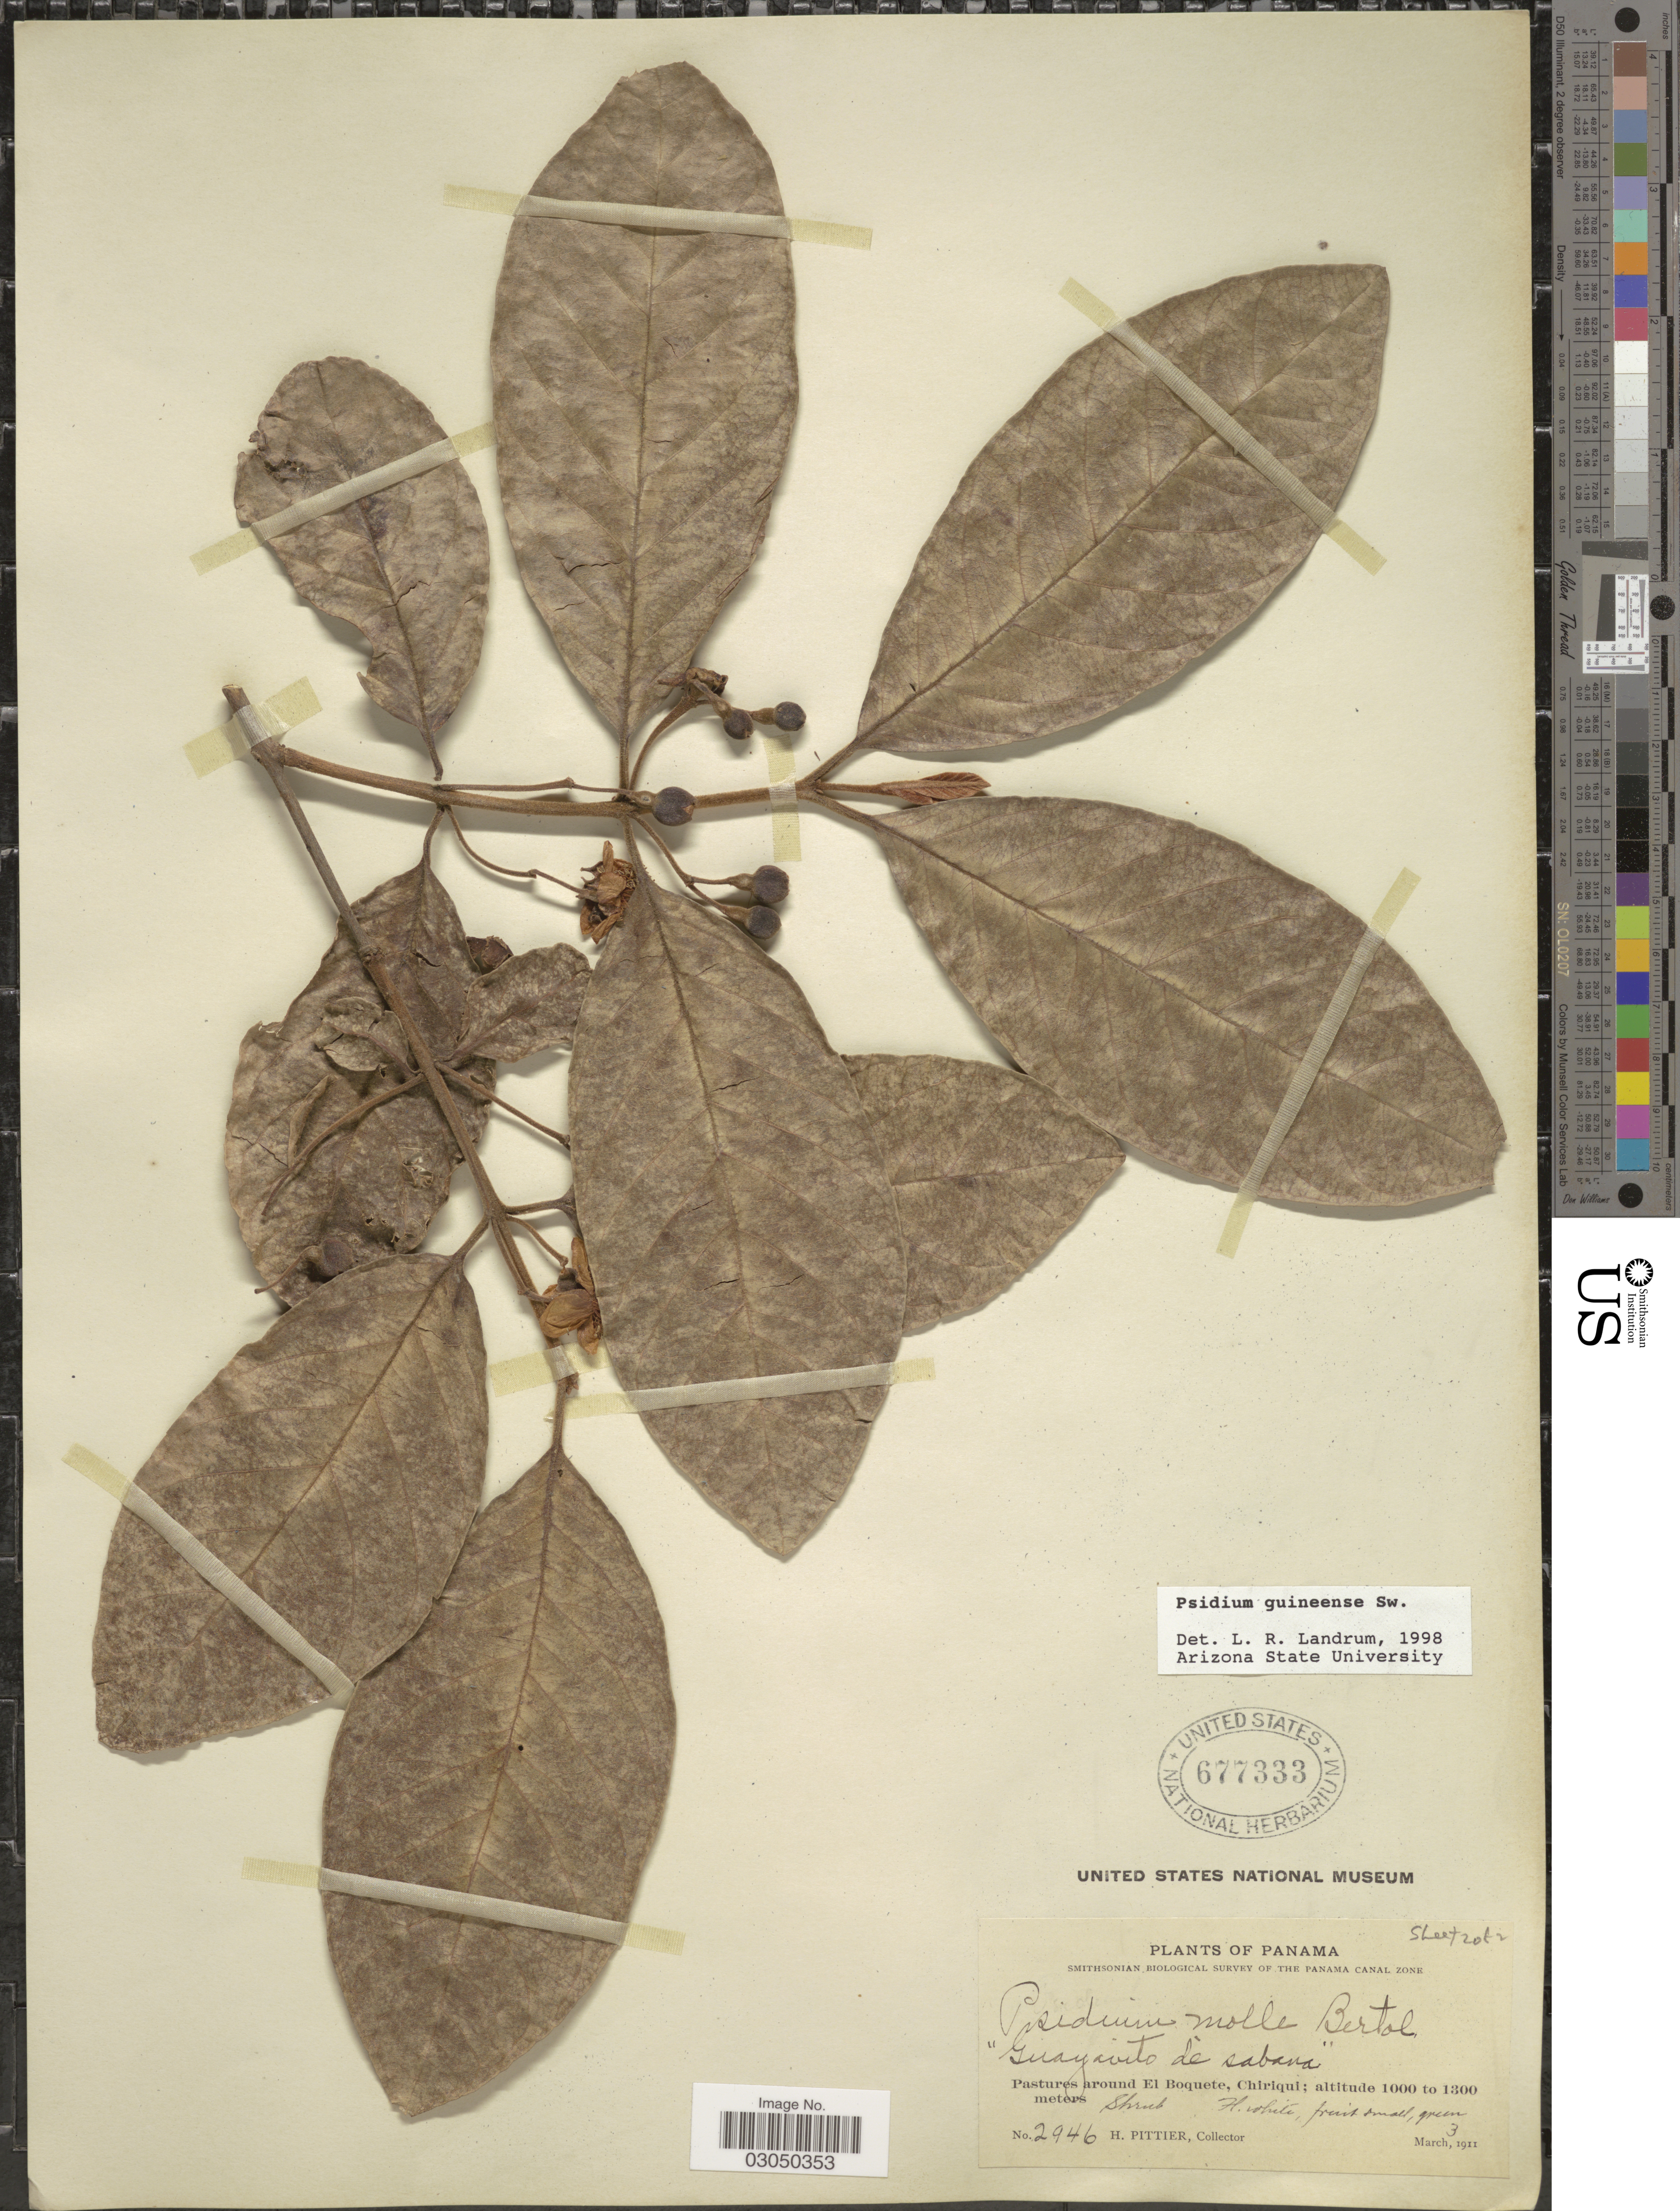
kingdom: Plantae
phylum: Tracheophyta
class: Magnoliopsida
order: Myrtales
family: Myrtaceae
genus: Psidium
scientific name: Psidium guineense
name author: Sw.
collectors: H. F. Pittier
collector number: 2946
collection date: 1911-03-03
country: Panama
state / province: Chiriqui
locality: Pastures around El Boquete, Chiriqui.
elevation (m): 1000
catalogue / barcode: US 677333